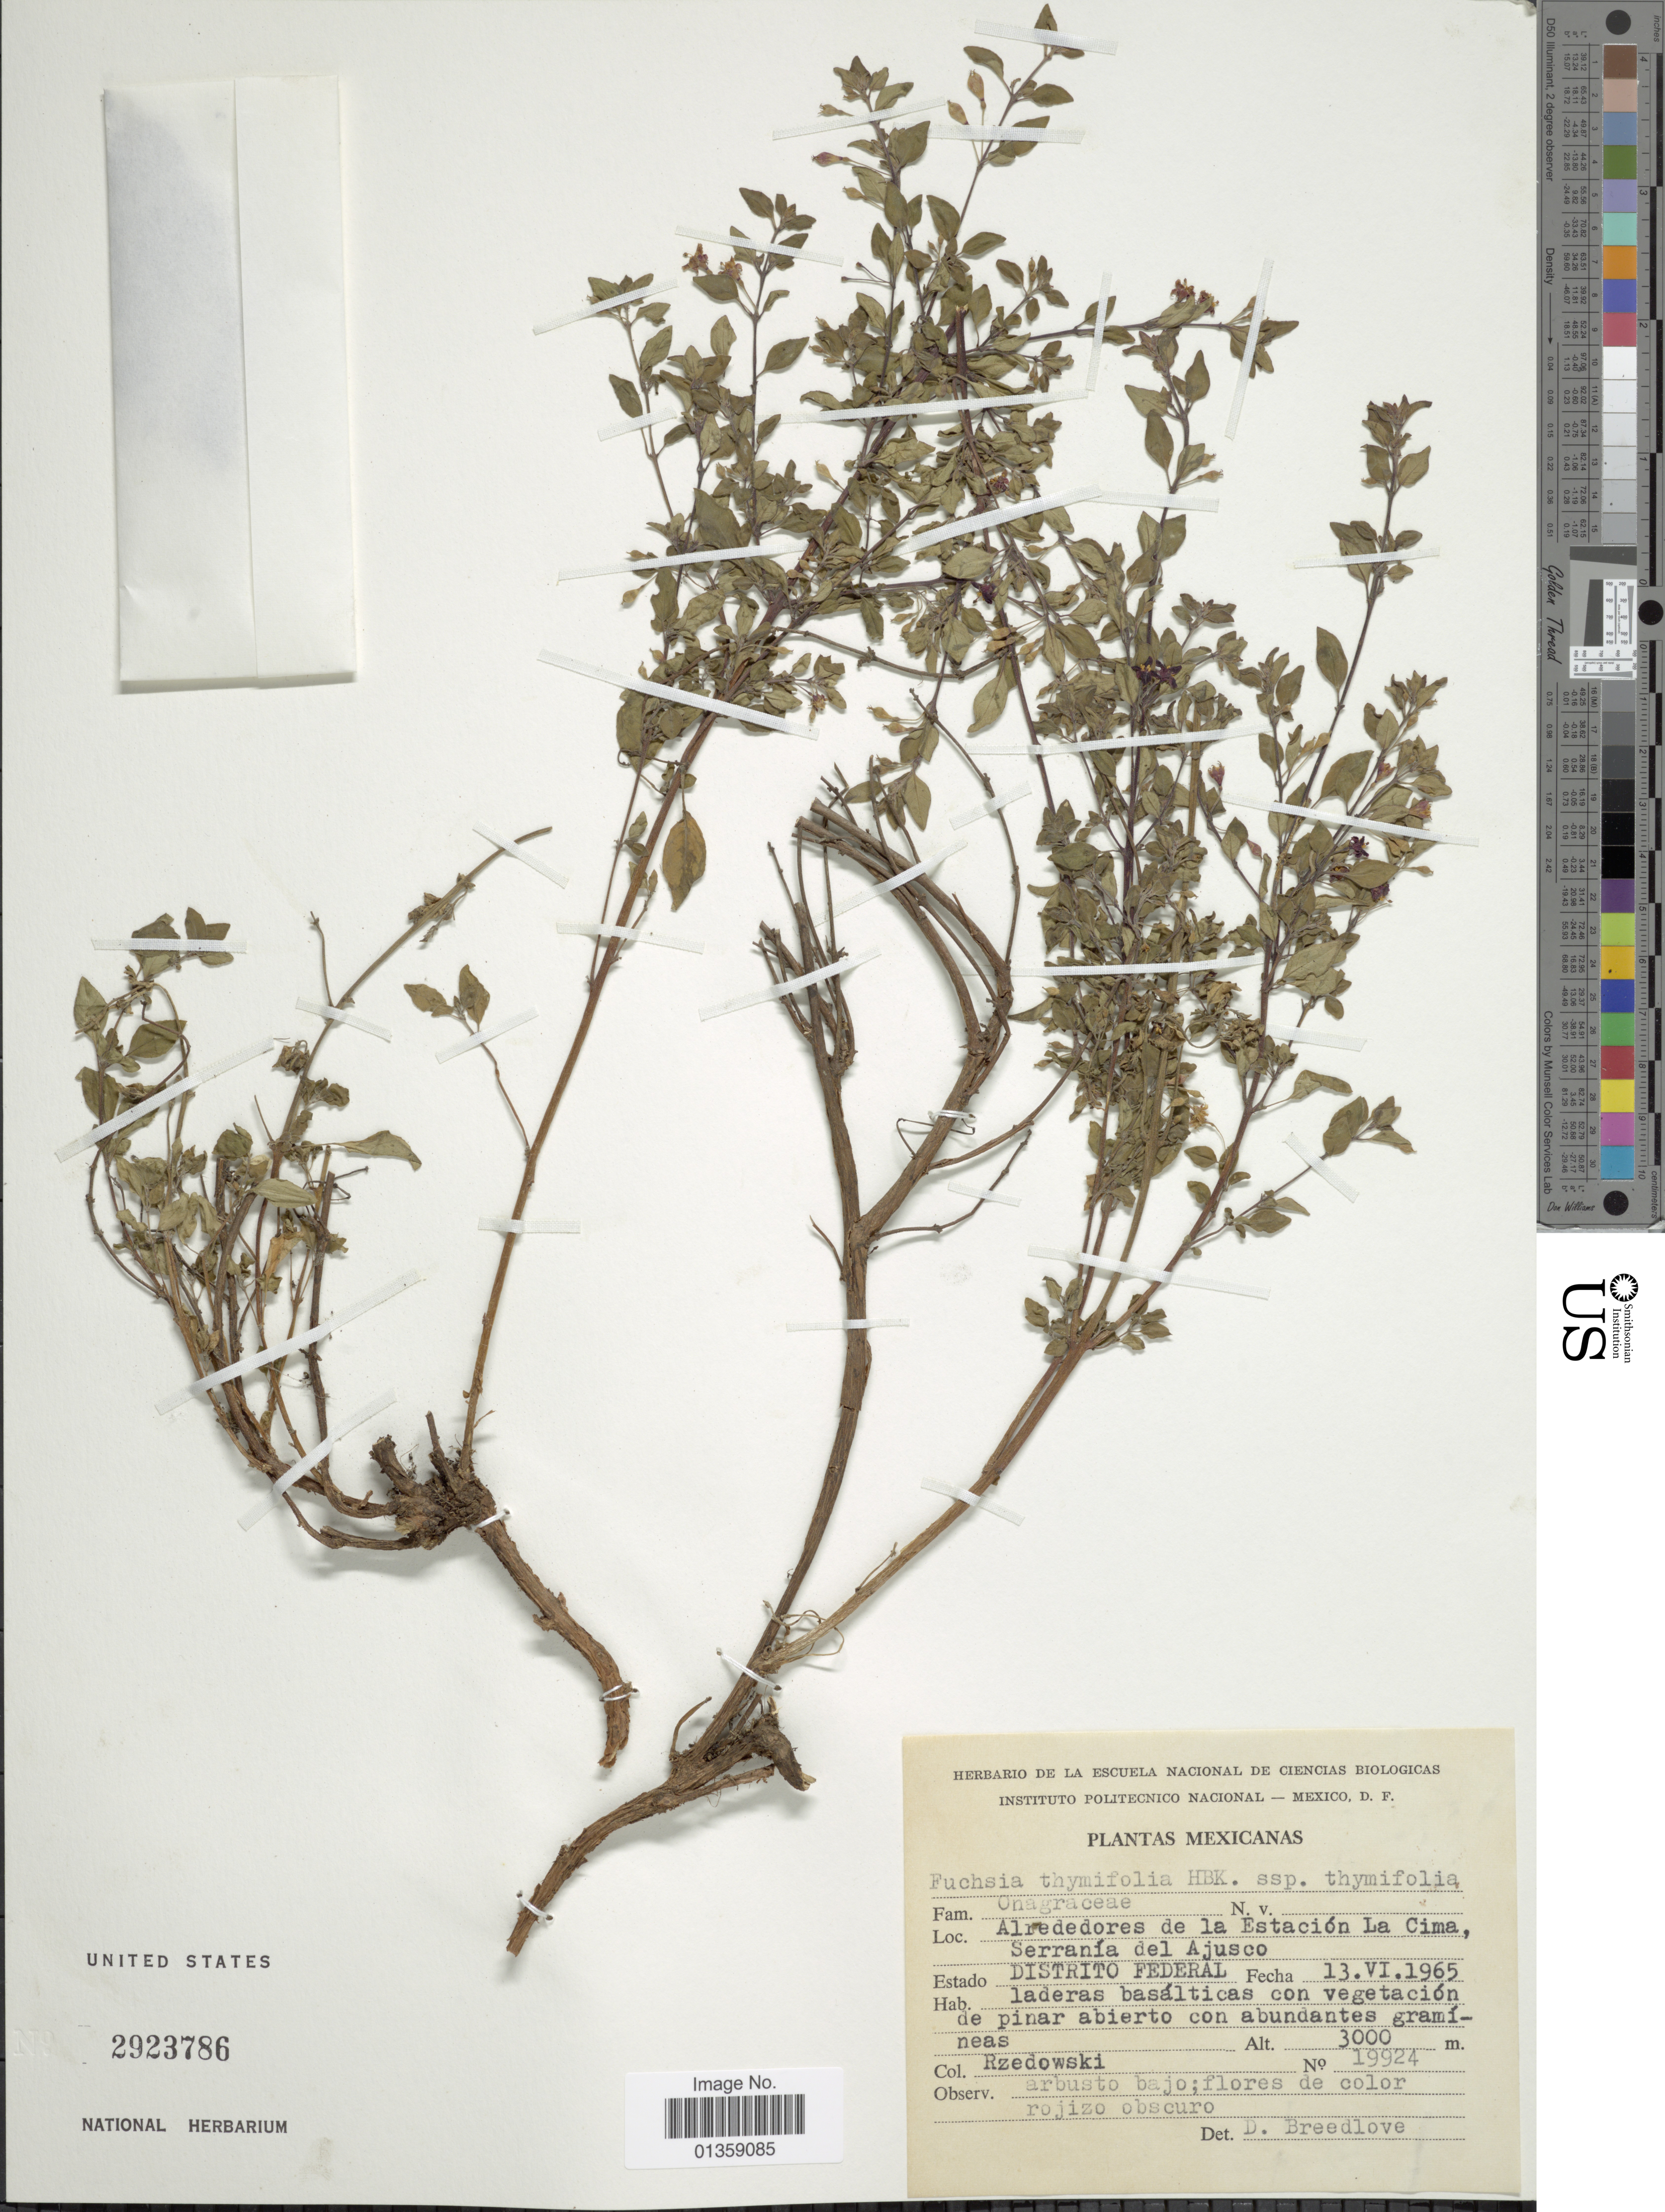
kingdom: Plantae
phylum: Tracheophyta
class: Magnoliopsida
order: Myrtales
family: Onagraceae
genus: Fuchsia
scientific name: Fuchsia thymifolia subsp. thymifolia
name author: Kunth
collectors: Rzedowski, --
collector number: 19924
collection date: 1965-06-13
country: Mexico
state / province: Distrito Federal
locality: Alrededores de la Estación La Cima, Serranía del Ajusco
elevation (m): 3000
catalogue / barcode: US 2923786